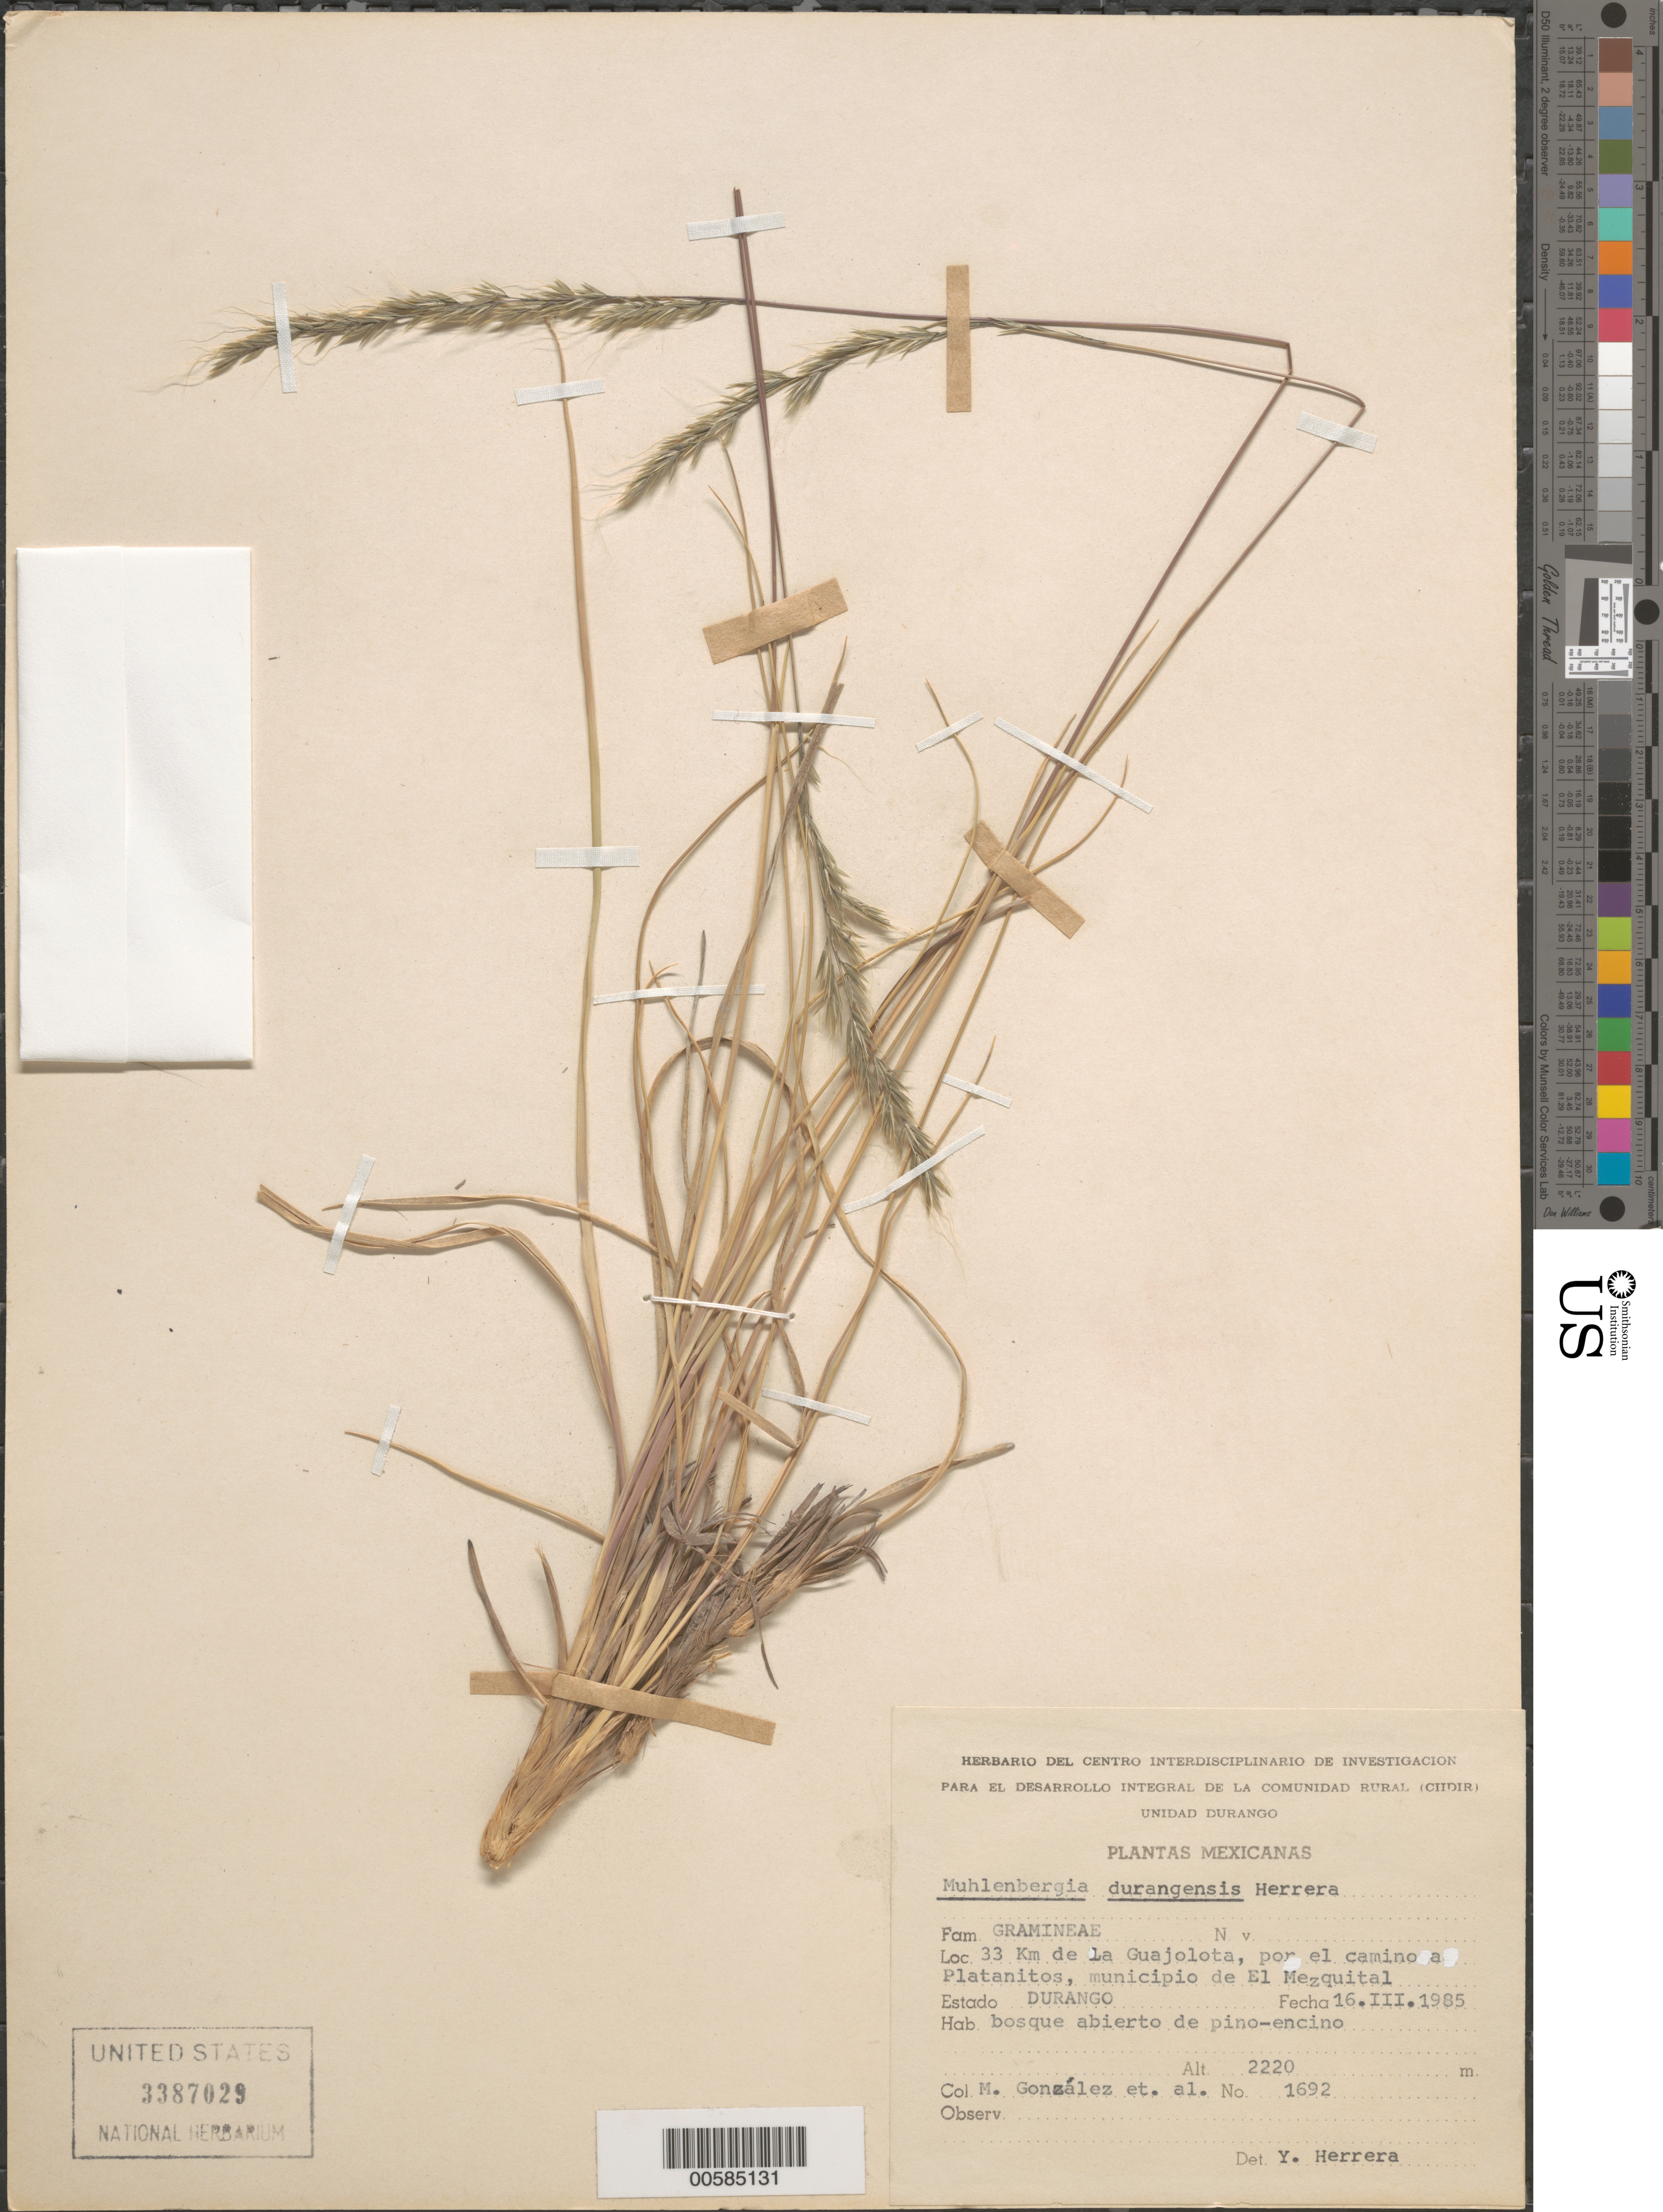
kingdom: Plantae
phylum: Tracheophyta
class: Liliopsida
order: Poales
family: Poaceae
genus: Muhlenbergia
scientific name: Muhlenbergia durangensis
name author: Y. Herrera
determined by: Herrera Arrieta, Y., (CIIDIR), Instituto Politecnico Nacional (MEXICO)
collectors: M. González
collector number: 1692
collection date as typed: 16 Mar 1985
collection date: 1985-03-16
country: Mexico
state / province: Durango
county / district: Mezquital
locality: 33 km de La Guajolota, por el camino a Platanitos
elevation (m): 2220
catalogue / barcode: US 3387029